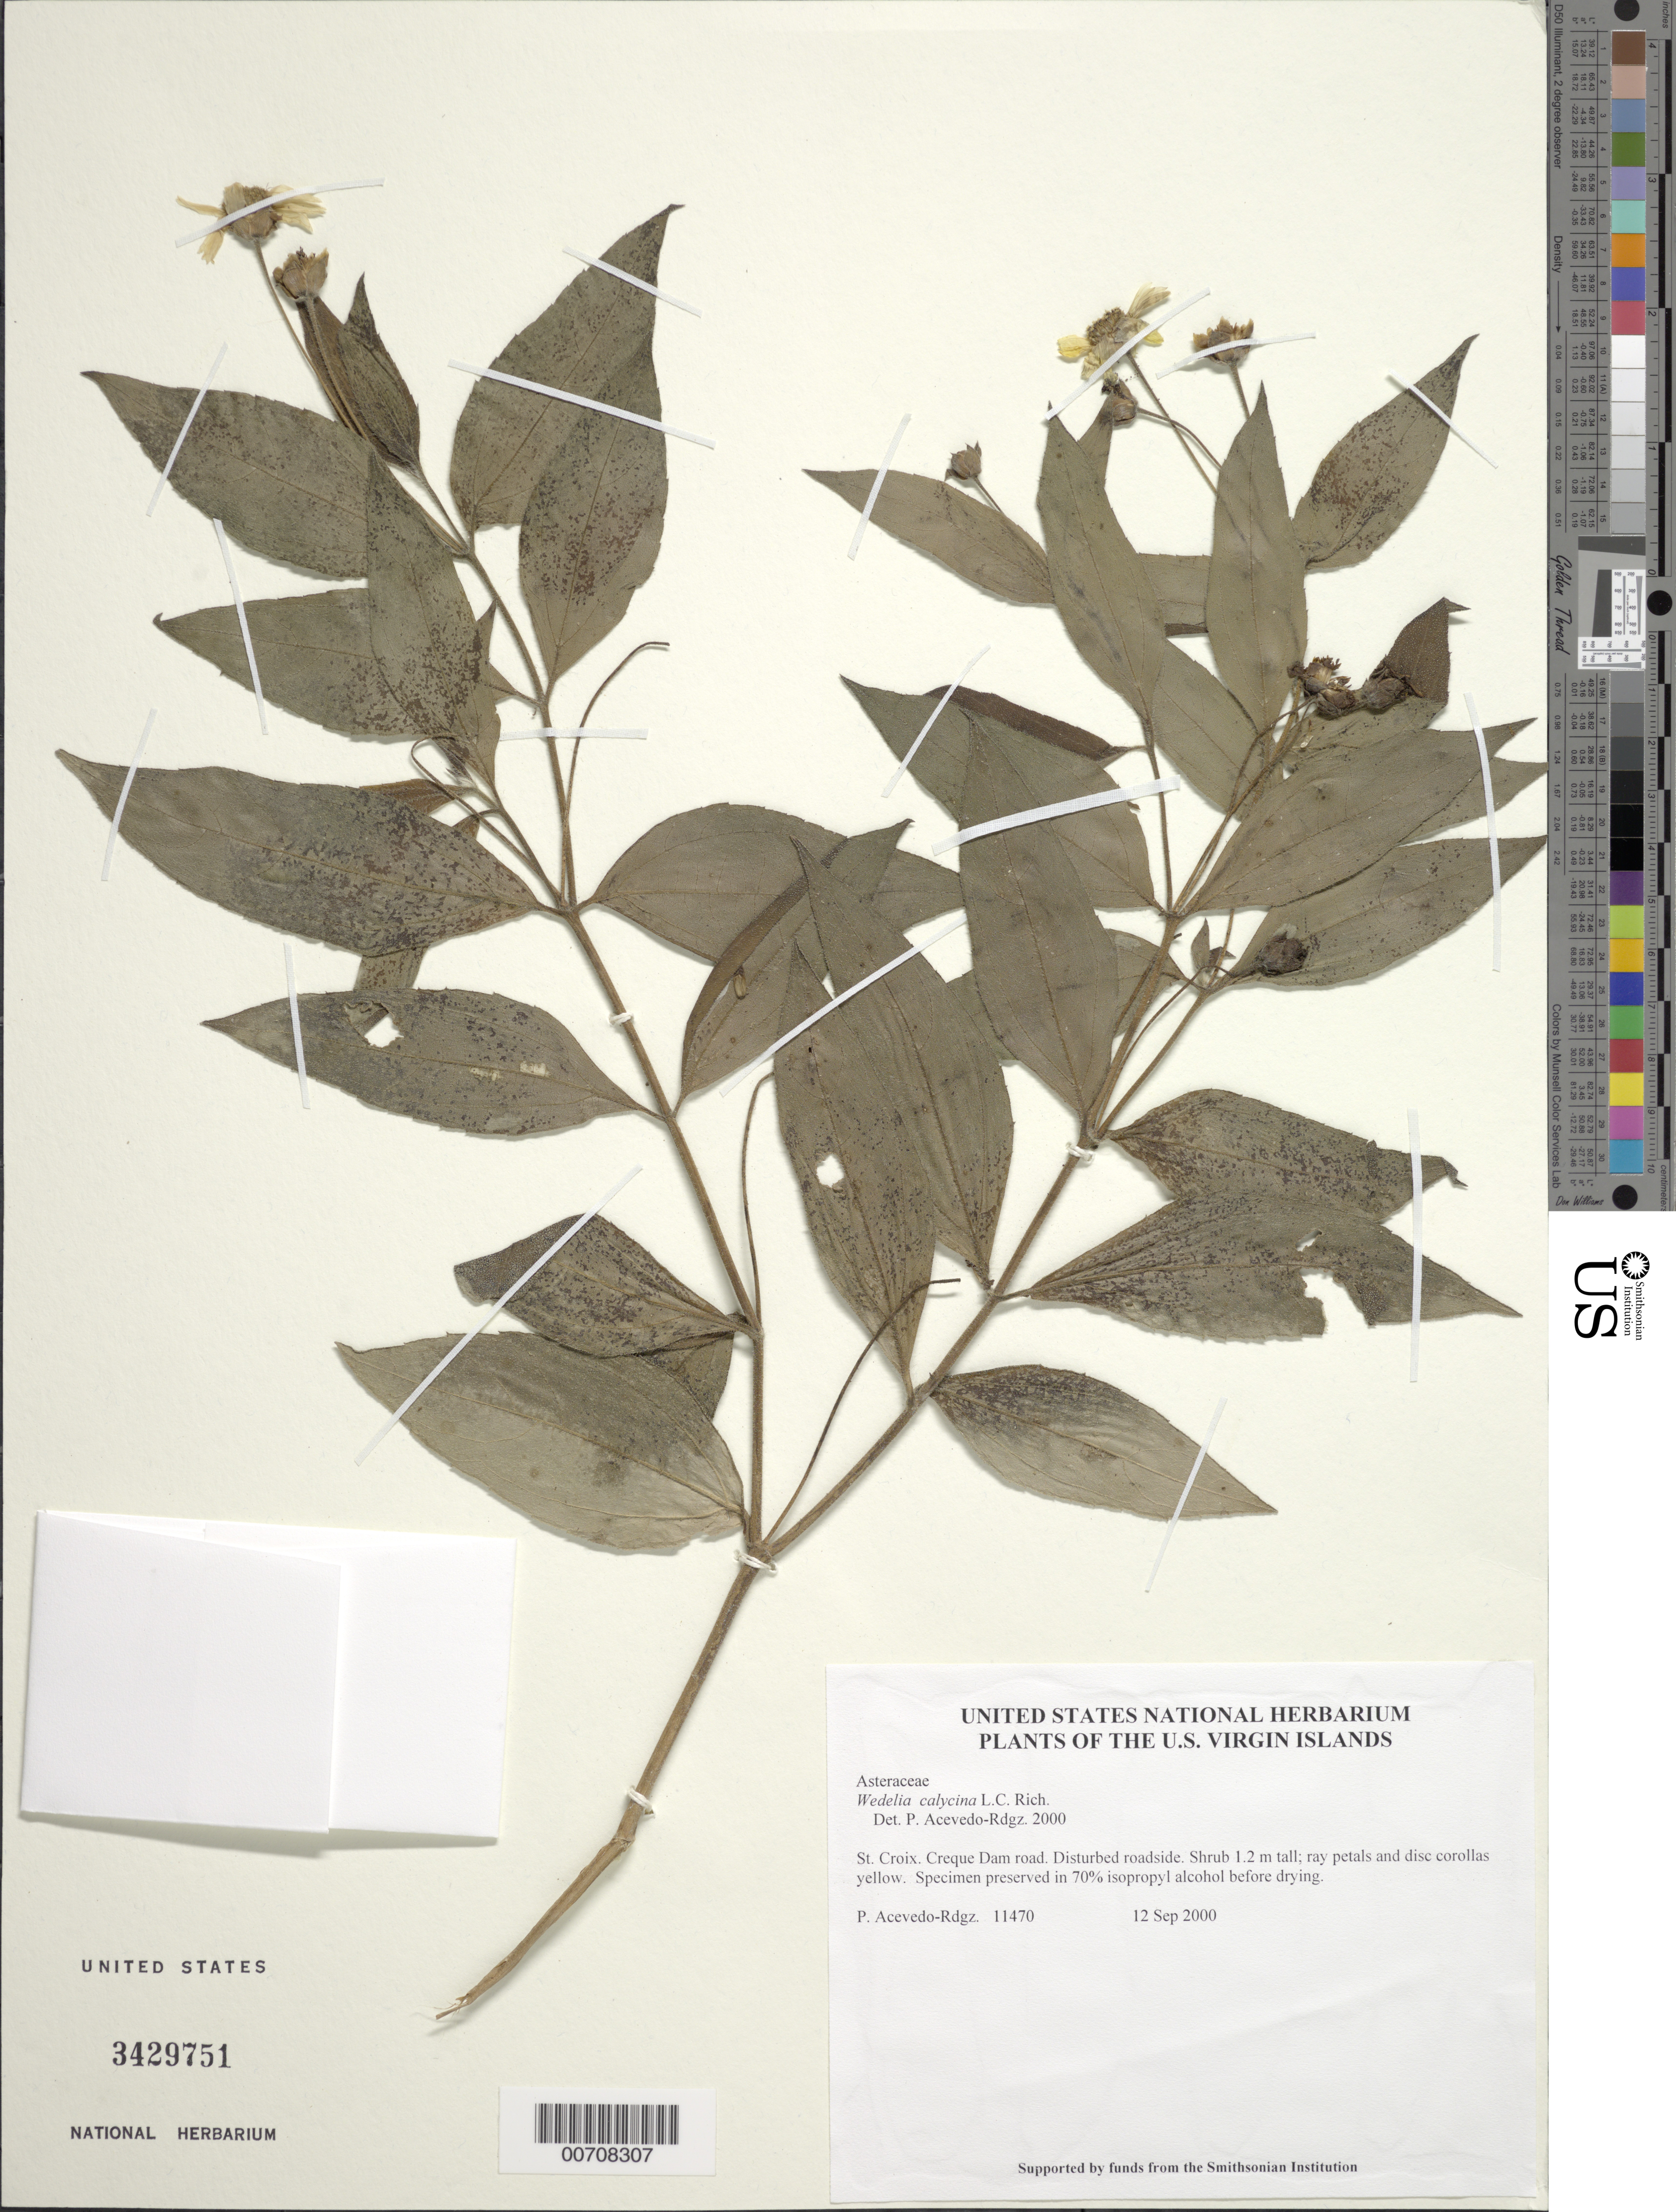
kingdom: Plantae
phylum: Tracheophyta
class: Magnoliopsida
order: Asterales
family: Asteraceae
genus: Wedelia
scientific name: Wedelia calycina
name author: Rich.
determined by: Acevedo-Rodríguez, P., (BOT), Smithsonian Institution - National Museum of Natural History (UNITED STATES)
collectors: P. Acevedo-Rodr.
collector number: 11470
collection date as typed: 12 Sep 2000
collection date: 2000-09-12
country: U.S. Virgin Islands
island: St. Croix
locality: Creque Dam road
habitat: Disturbed roadside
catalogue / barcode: US 3429751